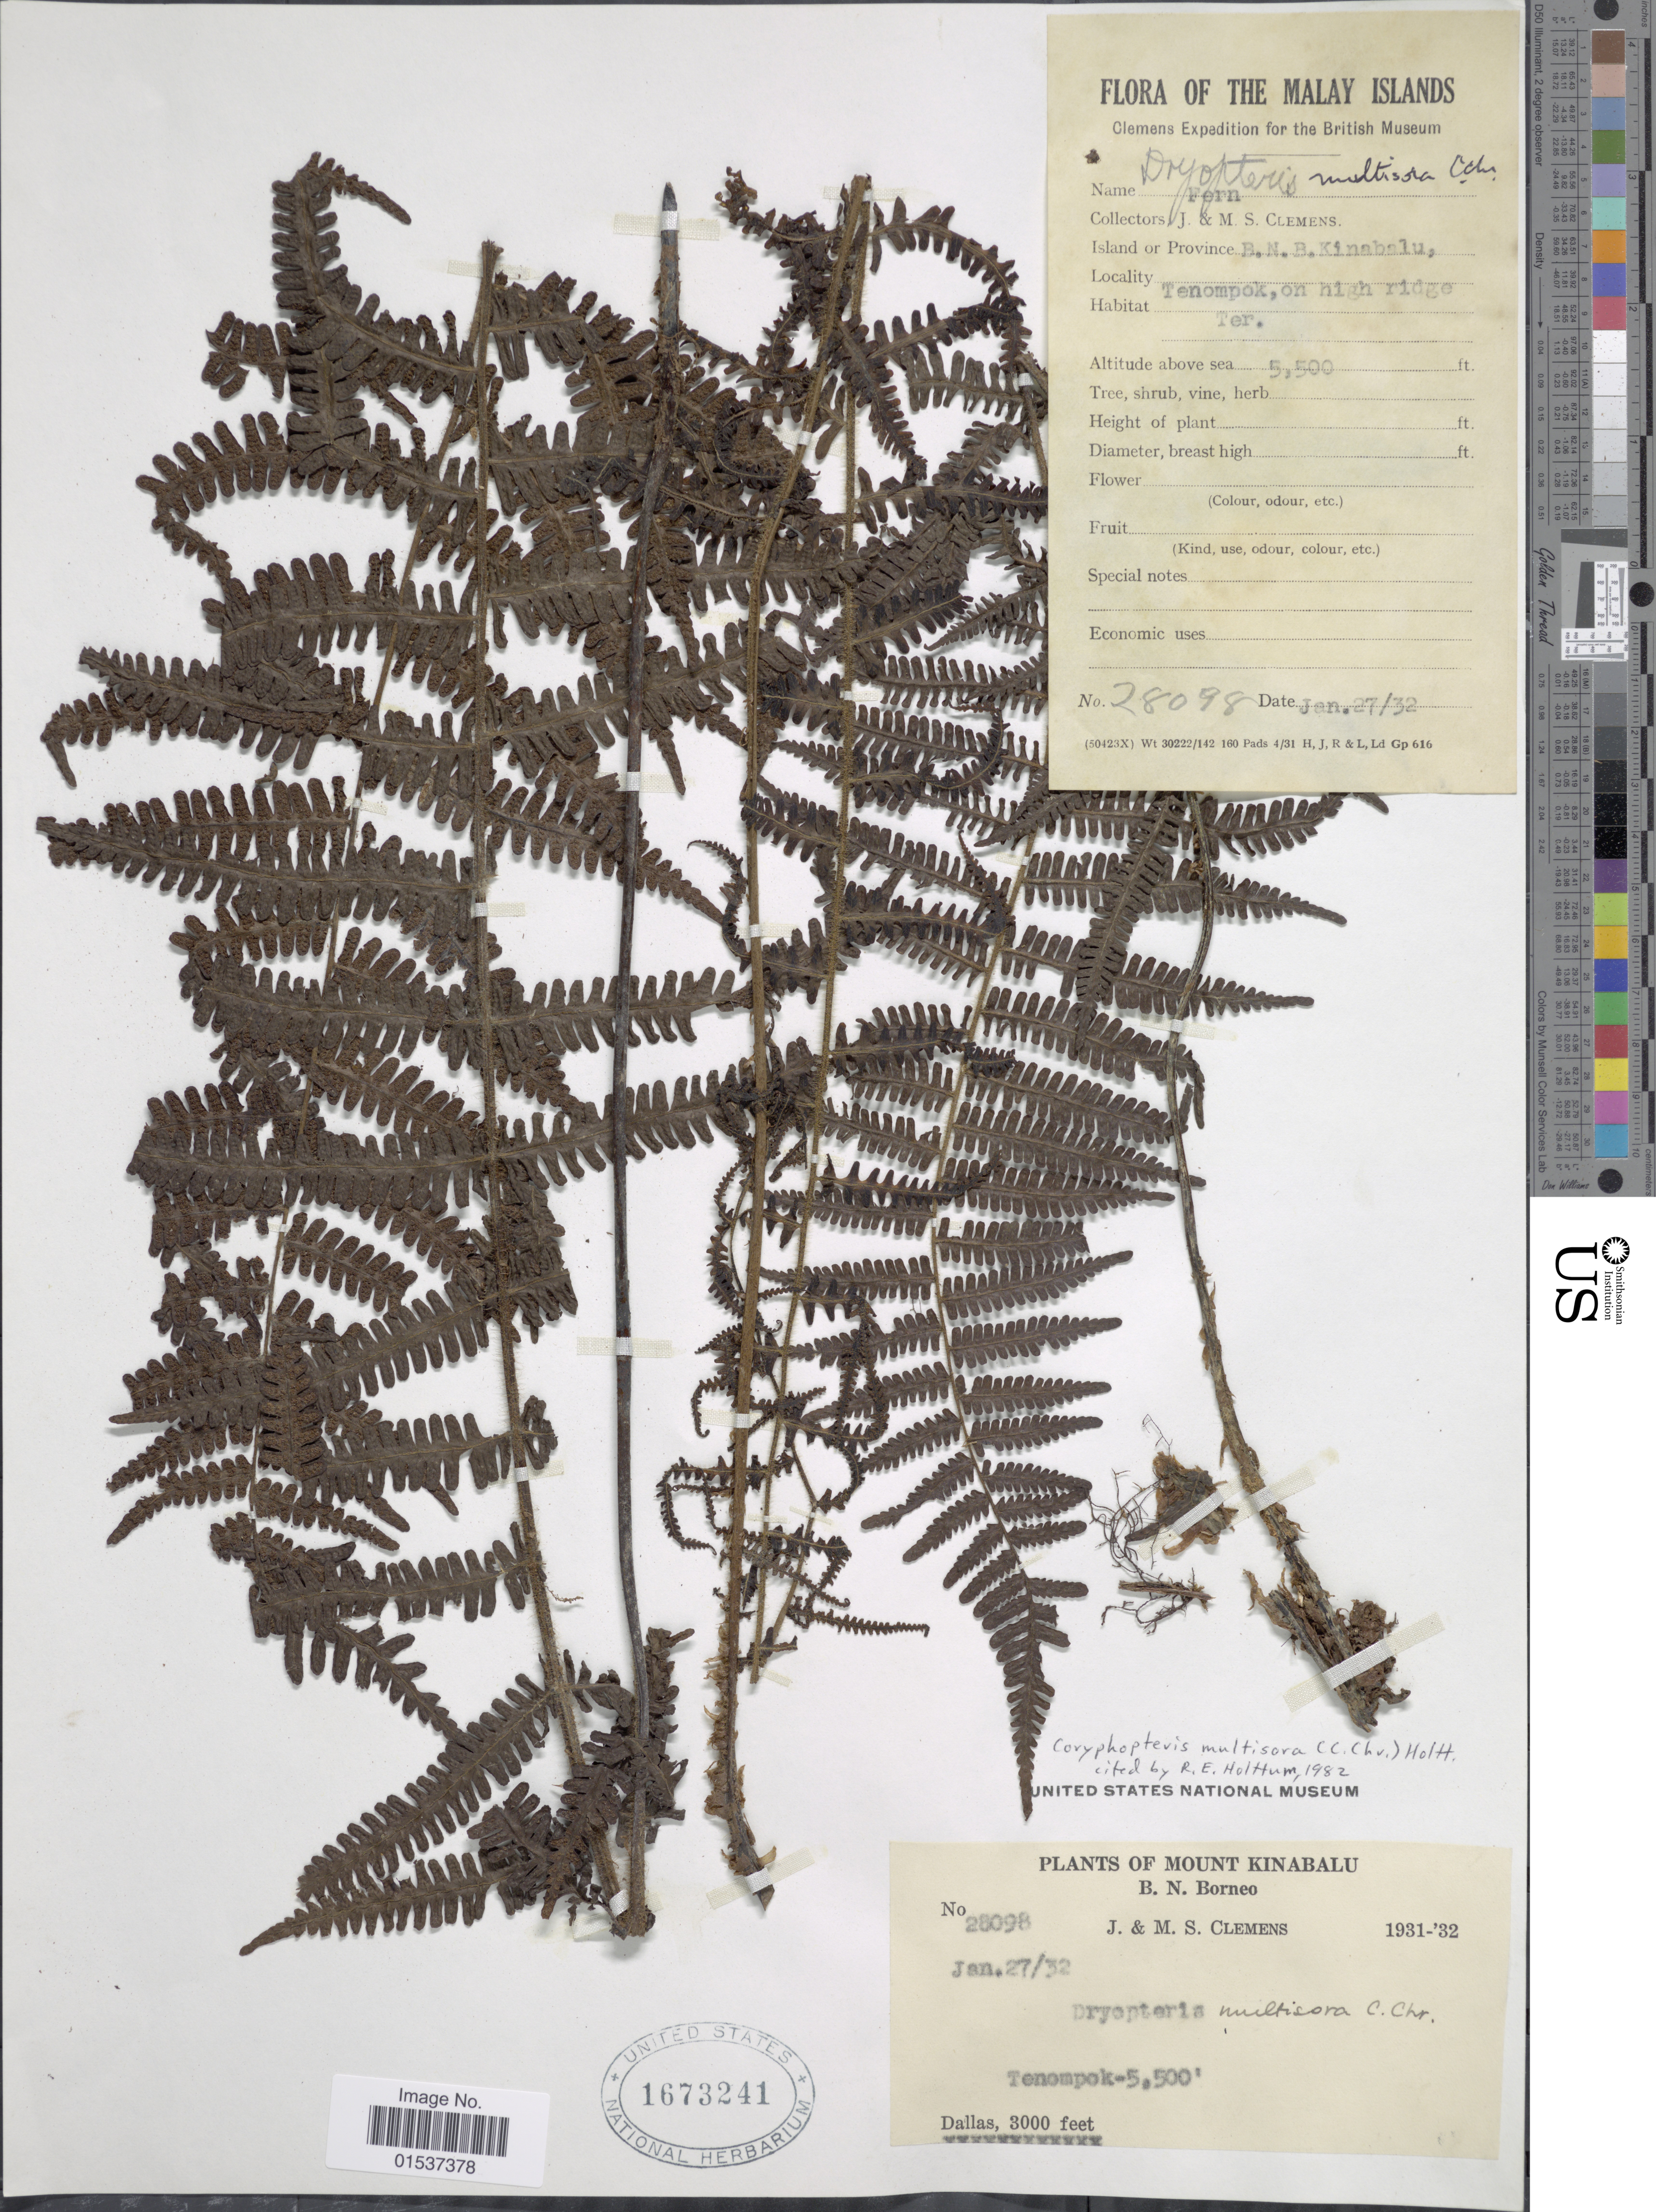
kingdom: Plantae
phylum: Tracheophyta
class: Polypodiopsida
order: Polypodiales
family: Thelypteridaceae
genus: Coryphopteris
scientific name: Coryphopteris multisora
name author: (C. Chr.) Holttum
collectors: J. Clemens & M. S. Clemens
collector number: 28098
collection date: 1932-01-27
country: Malaysia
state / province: Sabah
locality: Mount Kinabalu, B.N. Borneo. Tenompok.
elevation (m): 1676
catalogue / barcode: US 1673241